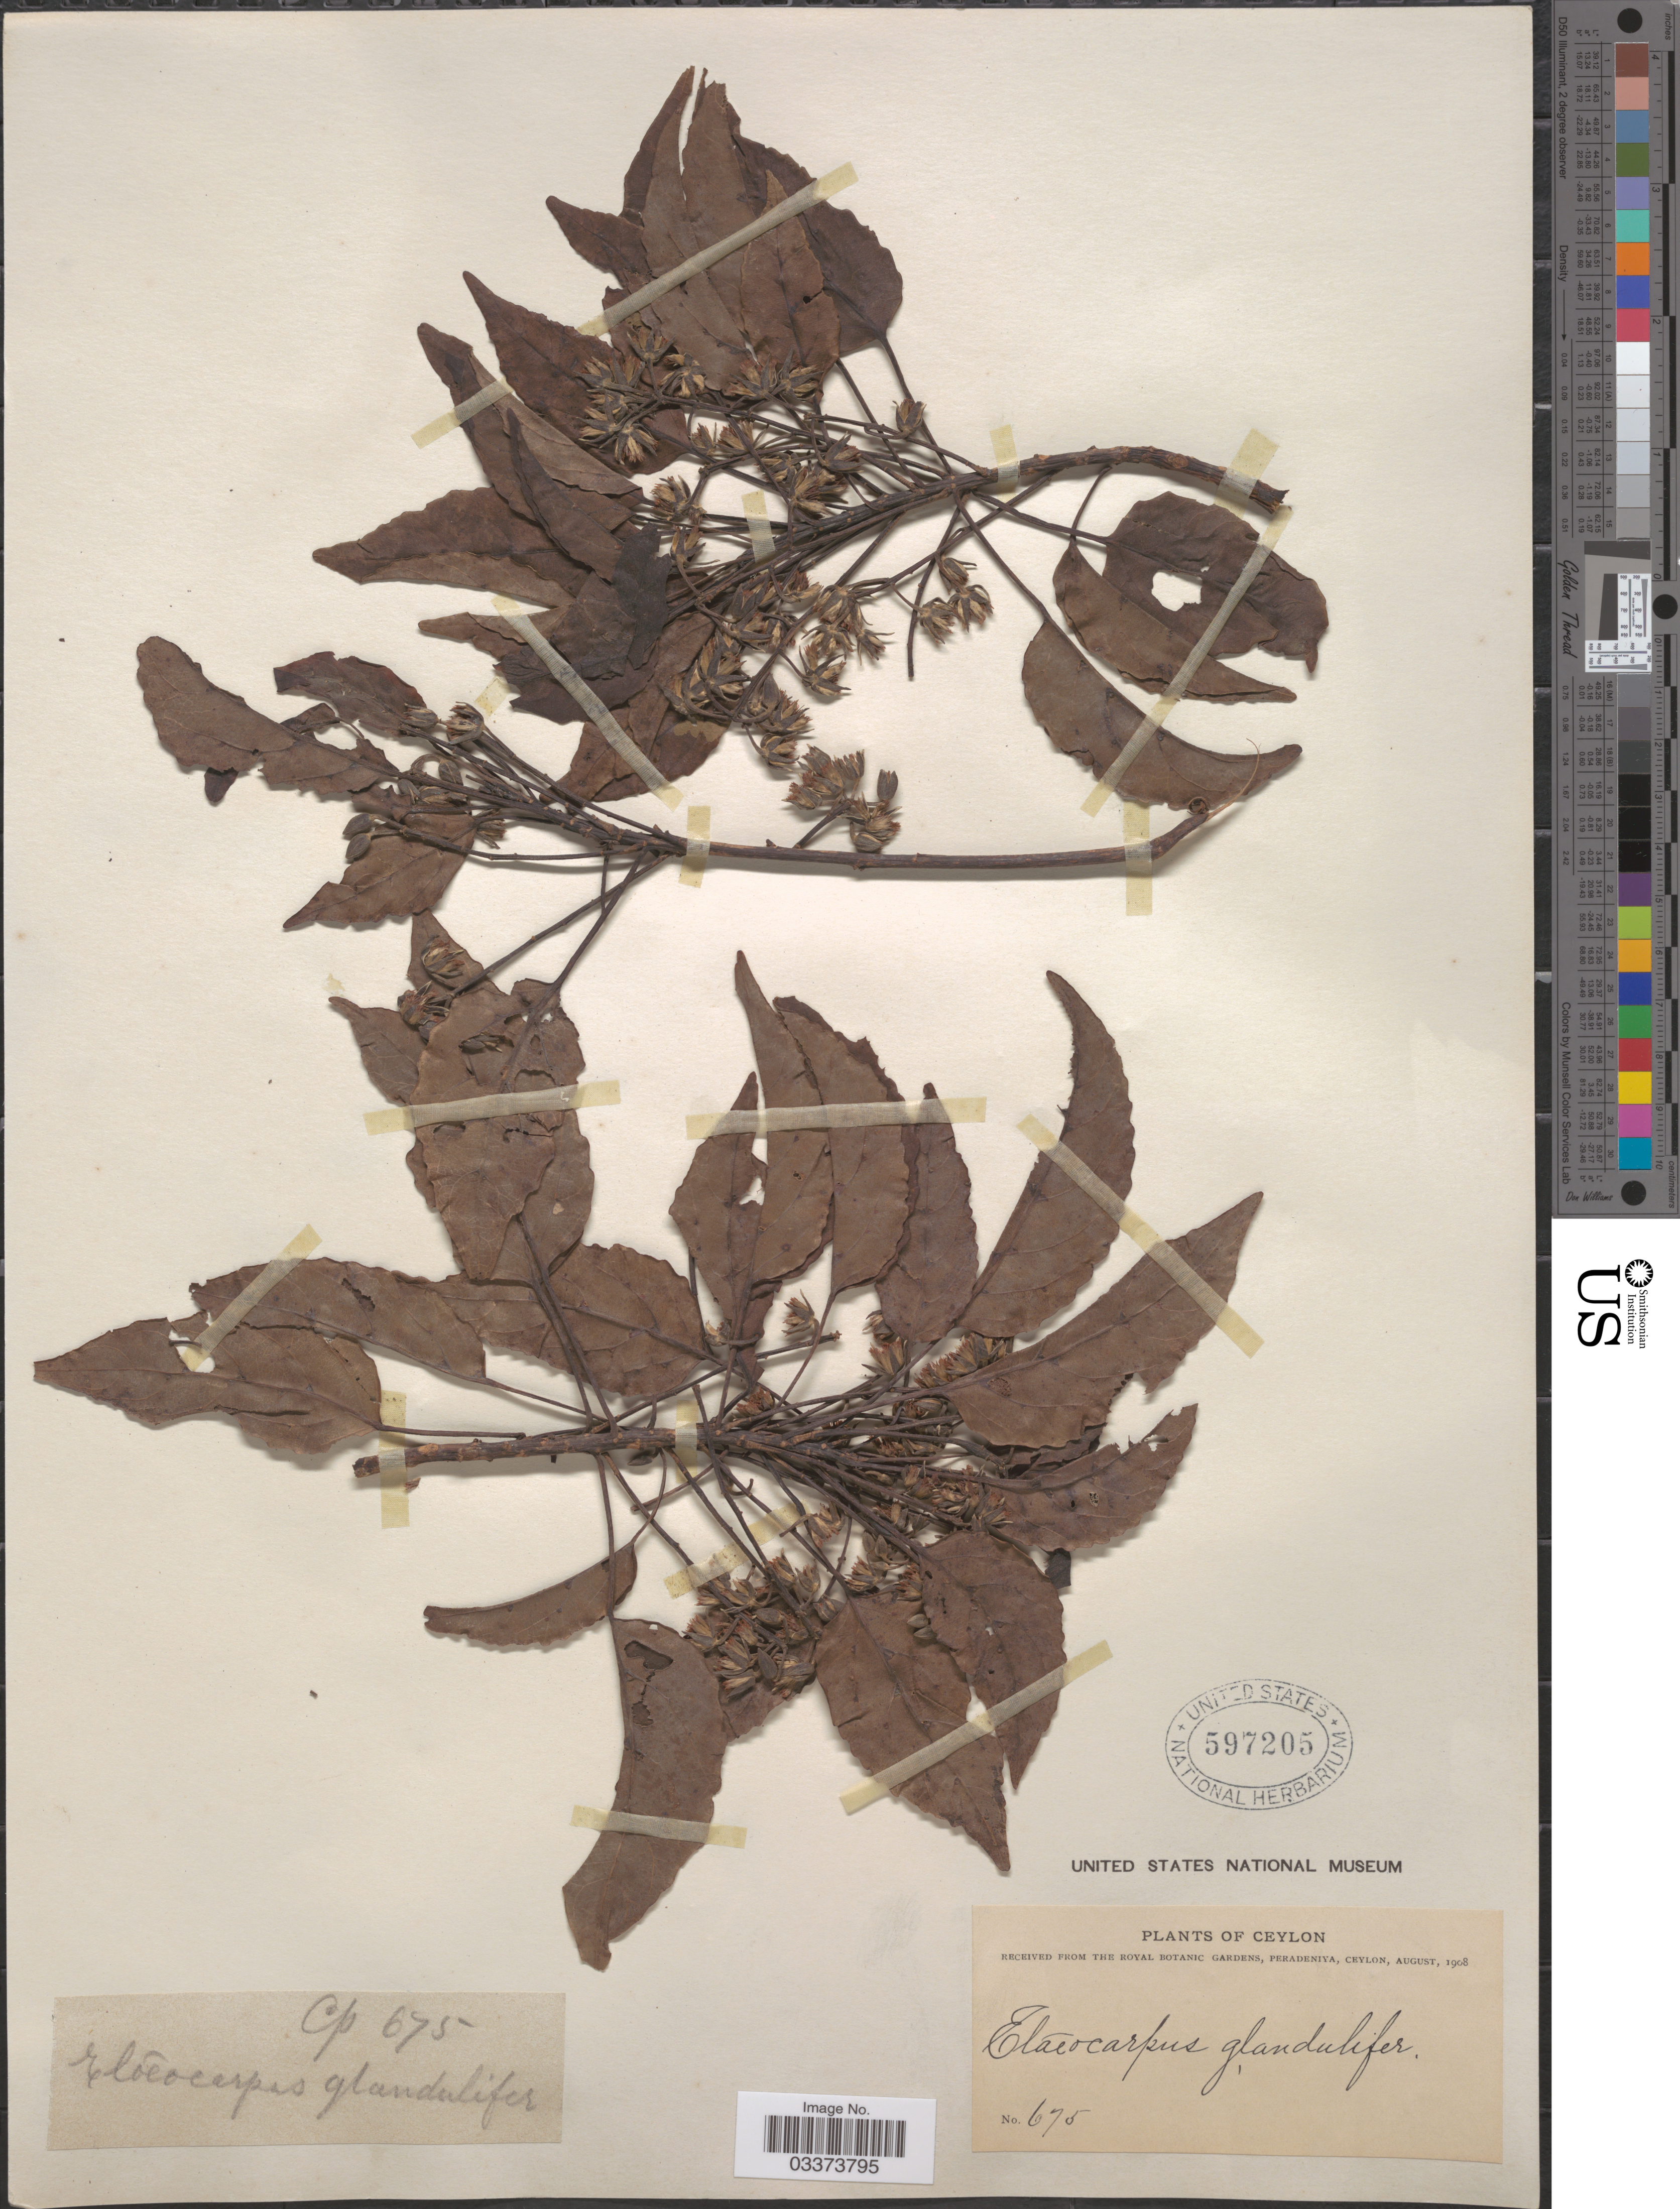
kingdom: Plantae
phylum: Tracheophyta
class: Magnoliopsida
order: Oxalidales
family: Elaeocarpaceae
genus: Elaeocarpus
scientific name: Elaeocarpus glandulifer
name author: (Hook. ex Wight) Mast.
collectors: ex herb. Royal Botanic Gardens, Peradeniya, Ceylon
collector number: CP675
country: Sri Lanka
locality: Ceylon.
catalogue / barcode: US 597205